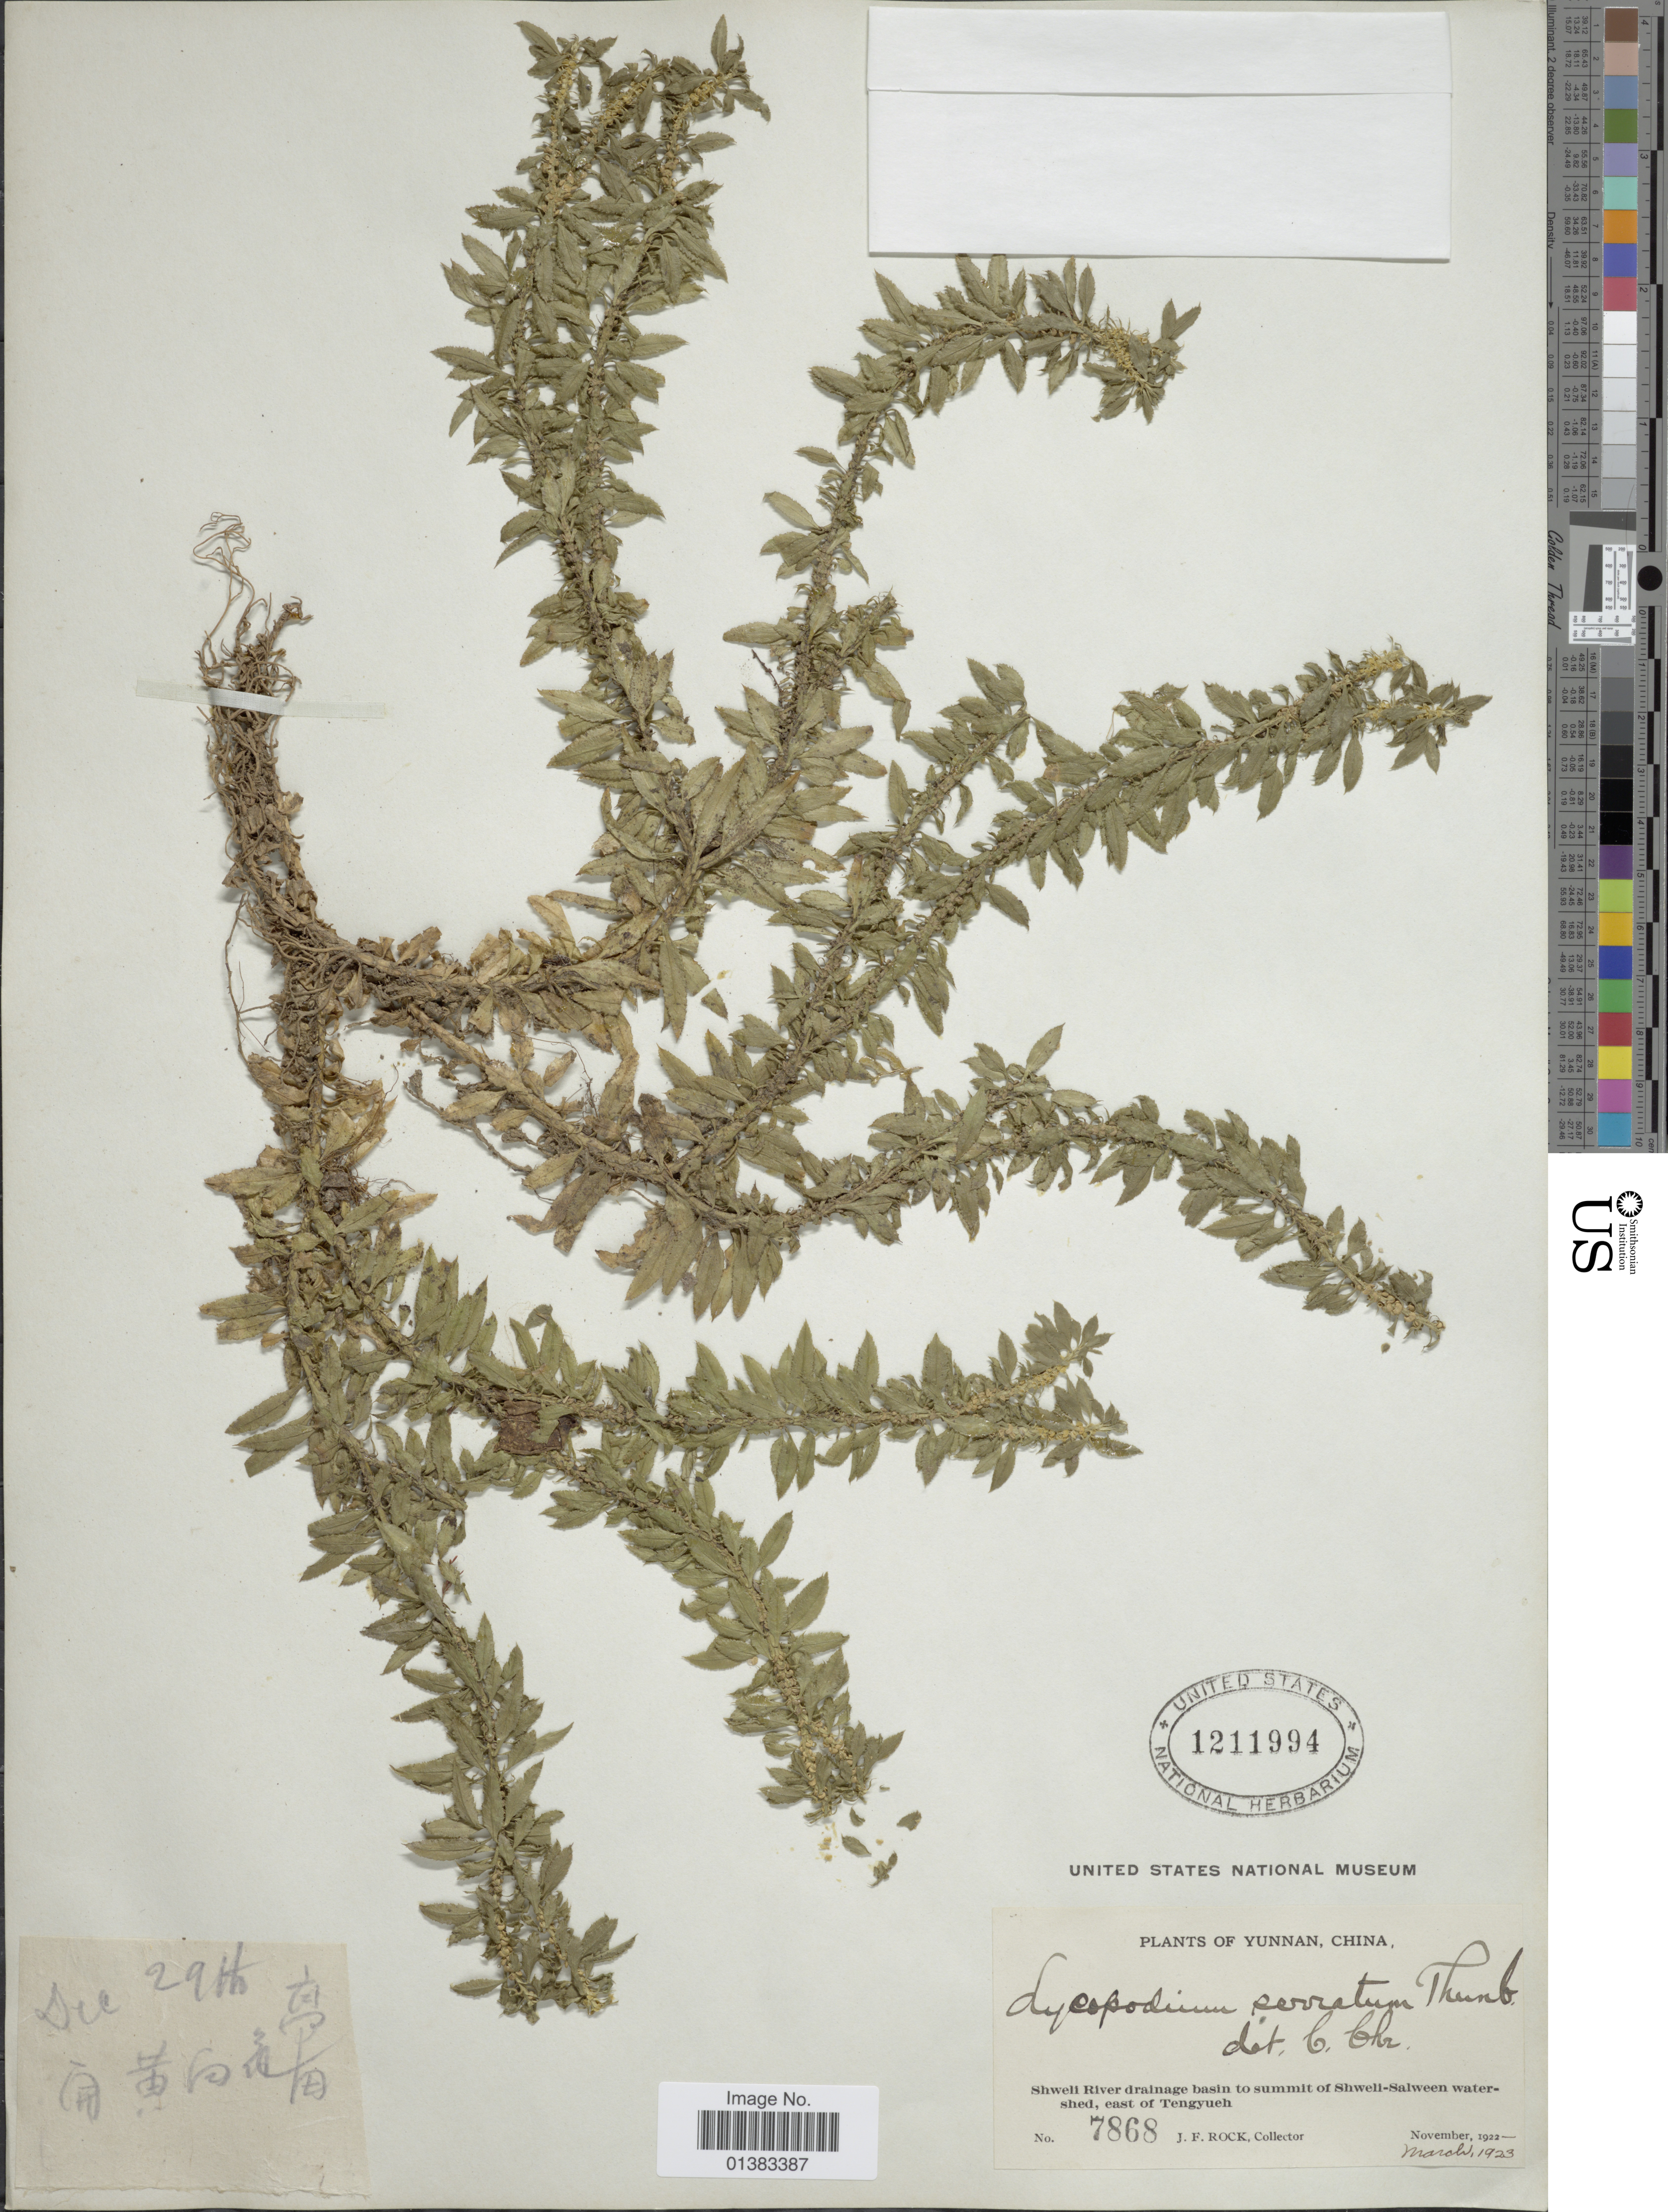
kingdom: Plantae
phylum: Tracheophyta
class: Lycopodiopsida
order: Lycopodiales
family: Lycopodiaceae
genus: Huperzia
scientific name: Huperzia serrata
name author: (Thunb.) Trevis.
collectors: J. Rock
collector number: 7868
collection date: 1922-11/1923-03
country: China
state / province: Yunnan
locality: Shweli River drainage basin to summit of Shwell-Salween watershed, east of Tengyueh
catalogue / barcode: US 1211994